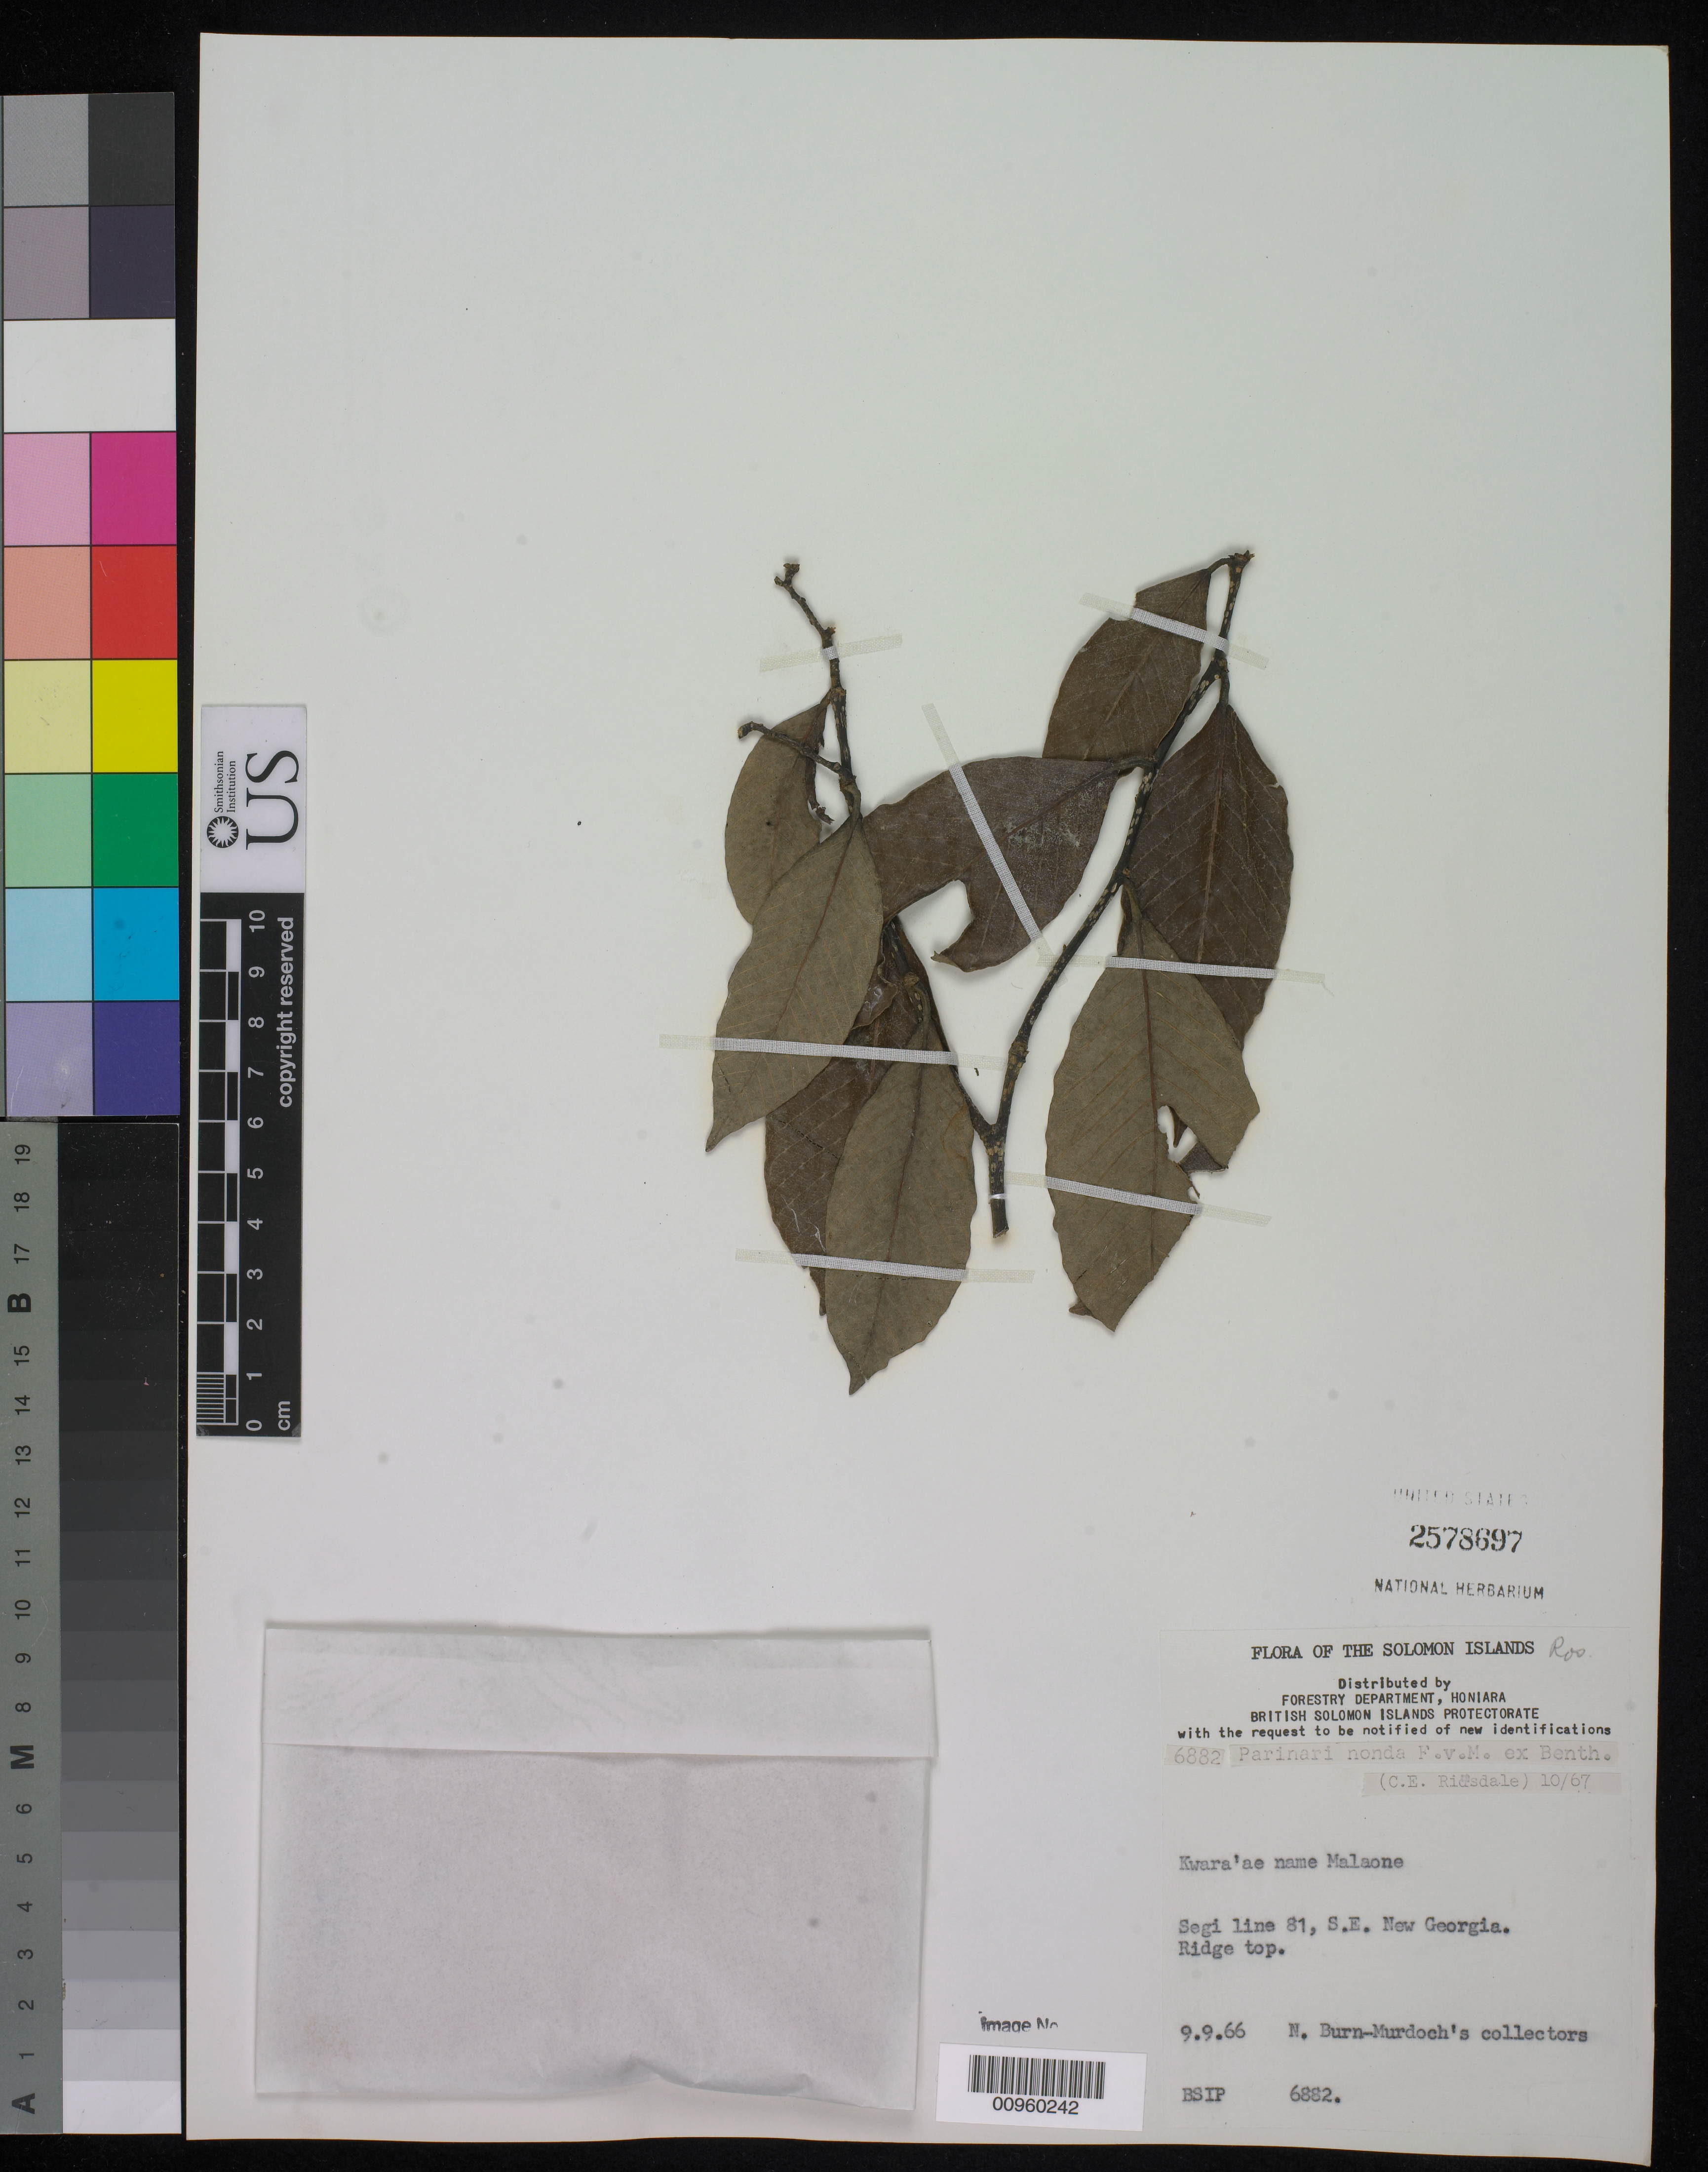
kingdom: Plantae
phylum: Tracheophyta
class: Magnoliopsida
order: Malpighiales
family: Chrysobalanaceae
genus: Parinari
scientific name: Parinari nonda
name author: F. Muell. ex Benth.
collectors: N. Burn-Murdoch's collectors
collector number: BSIP 6882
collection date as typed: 09 Sep 1966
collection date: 1966-09-09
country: Solomon Islands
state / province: Western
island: New Georgia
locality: Segi line 81, SE. Ridge top.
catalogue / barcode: US 2578697